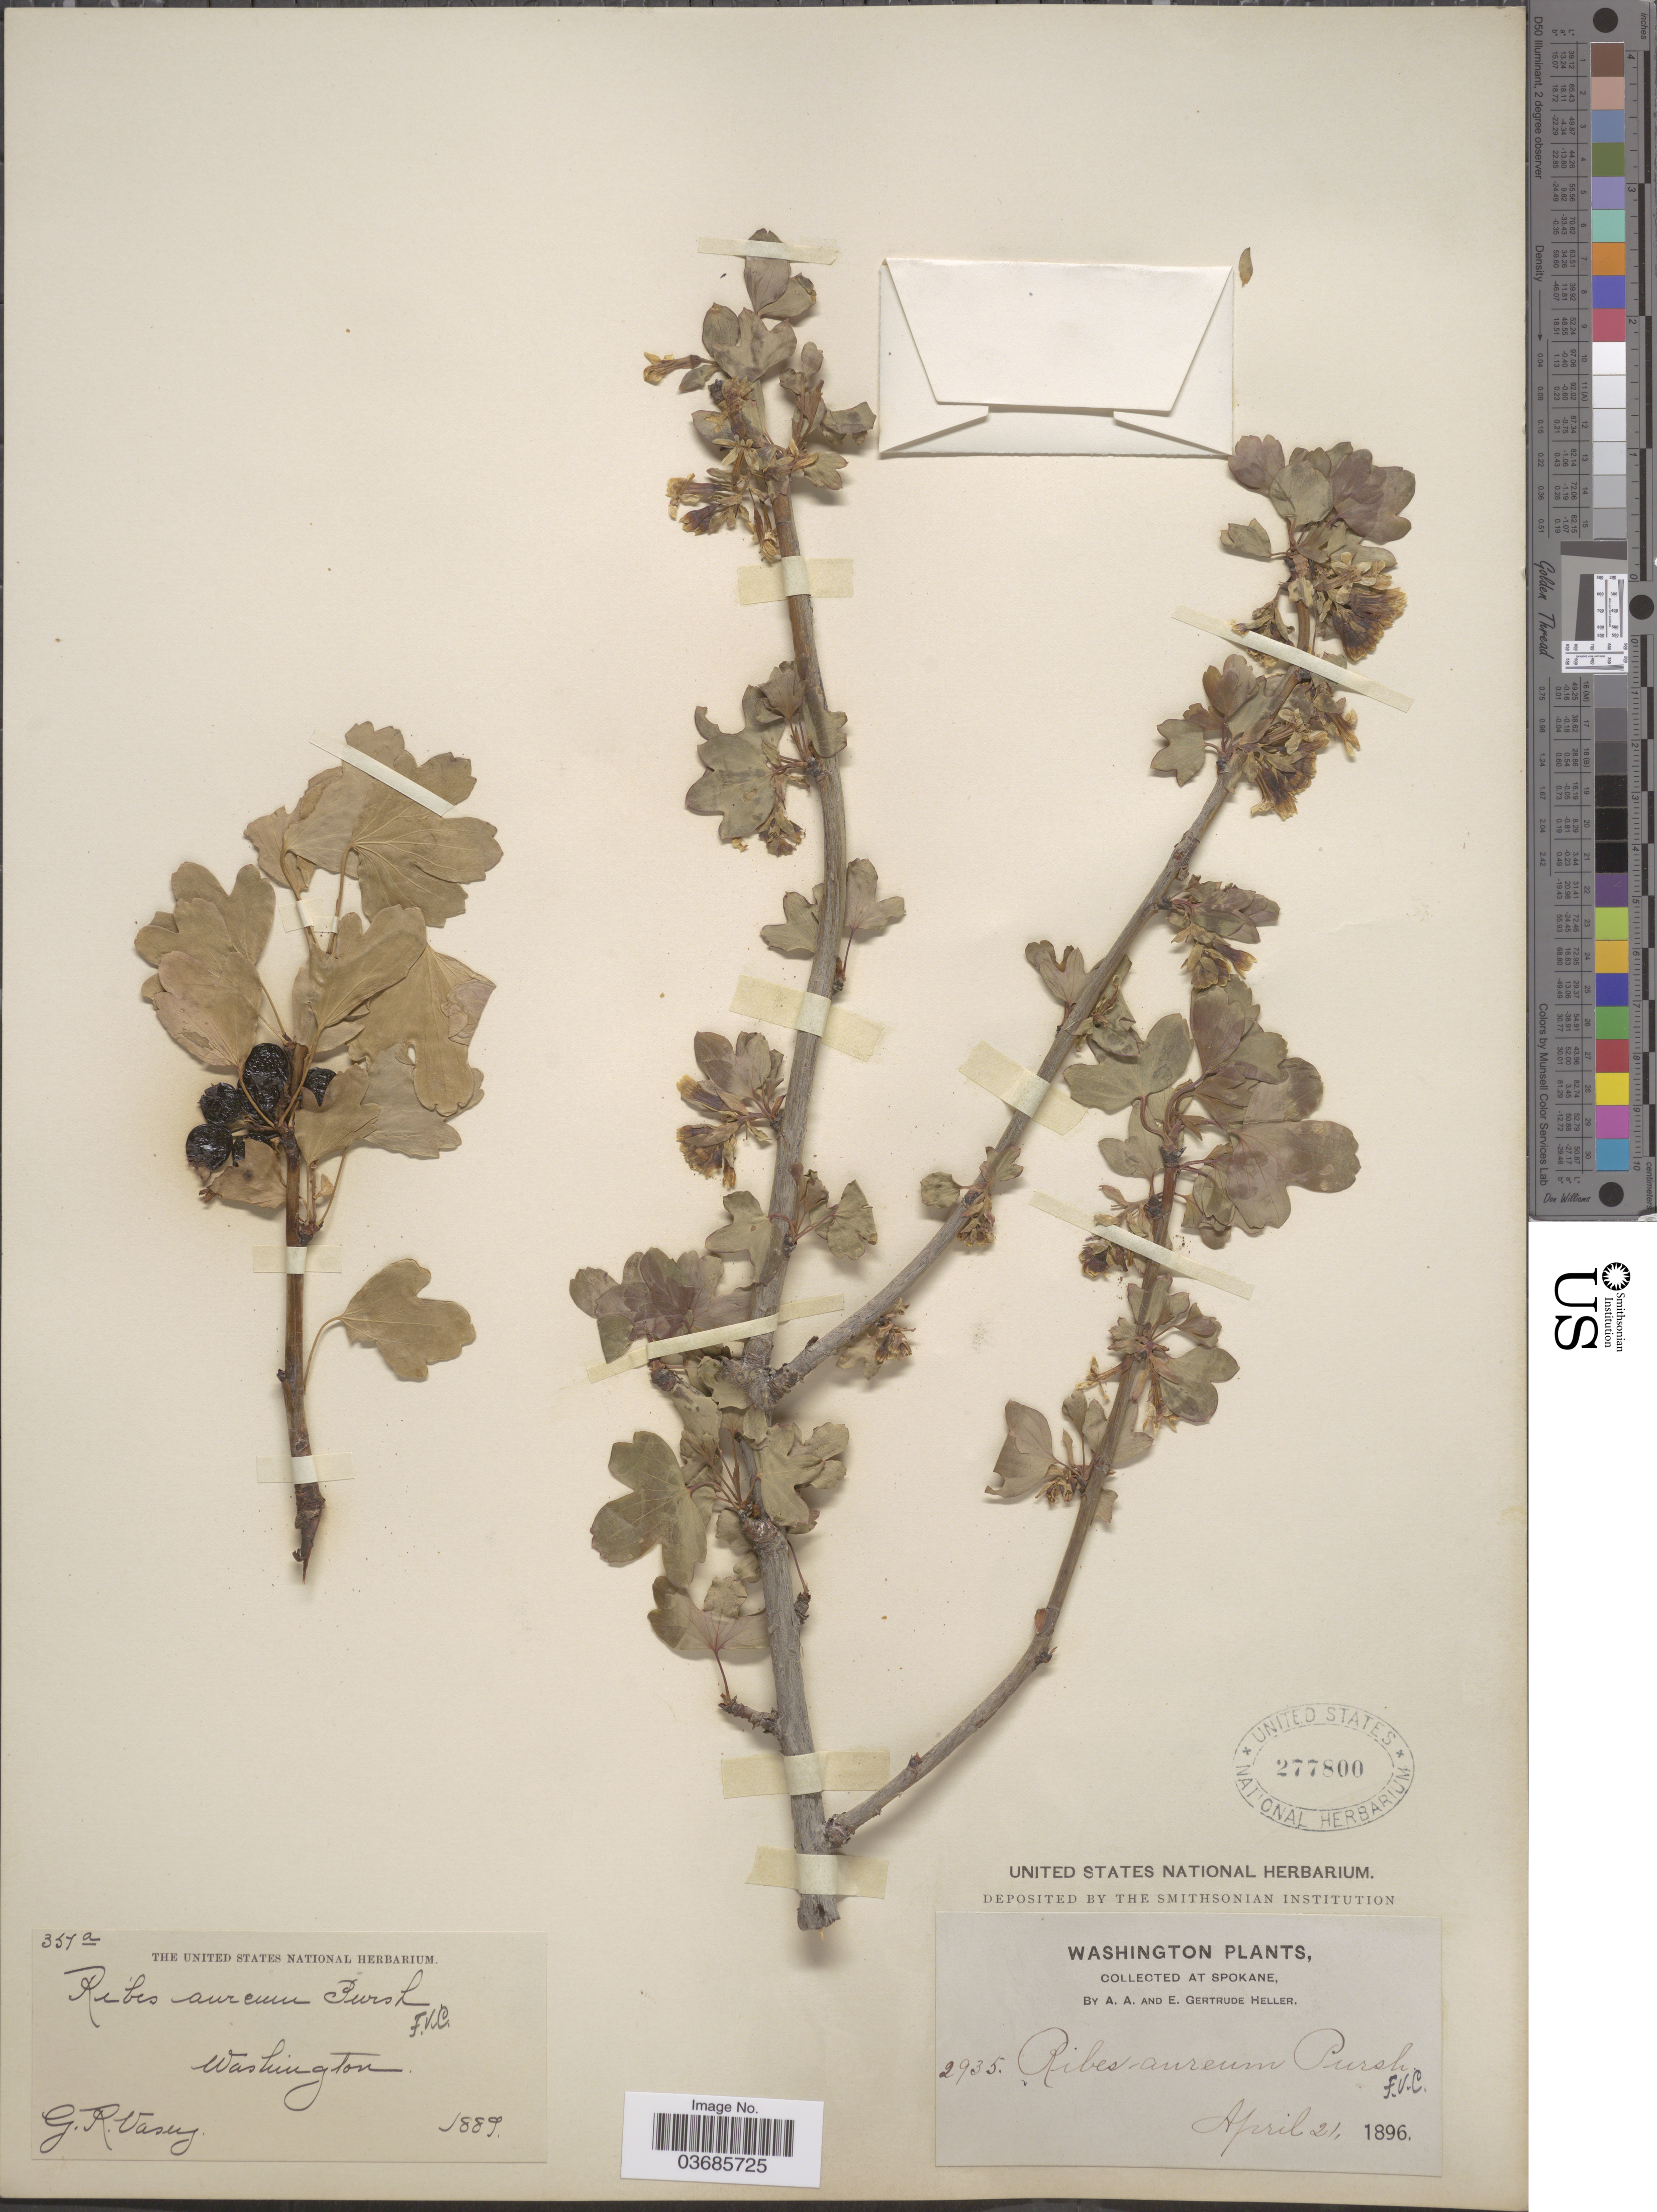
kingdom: Plantae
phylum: Tracheophyta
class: Magnoliopsida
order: Saxifragales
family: Grossulariaceae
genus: Ribes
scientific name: Ribes aureum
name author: Pursh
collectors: A. A. Heller & E. G. Heller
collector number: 2935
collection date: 1896-04-21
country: United States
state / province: Washington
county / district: Spokane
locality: Spokane.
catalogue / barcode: US 277800